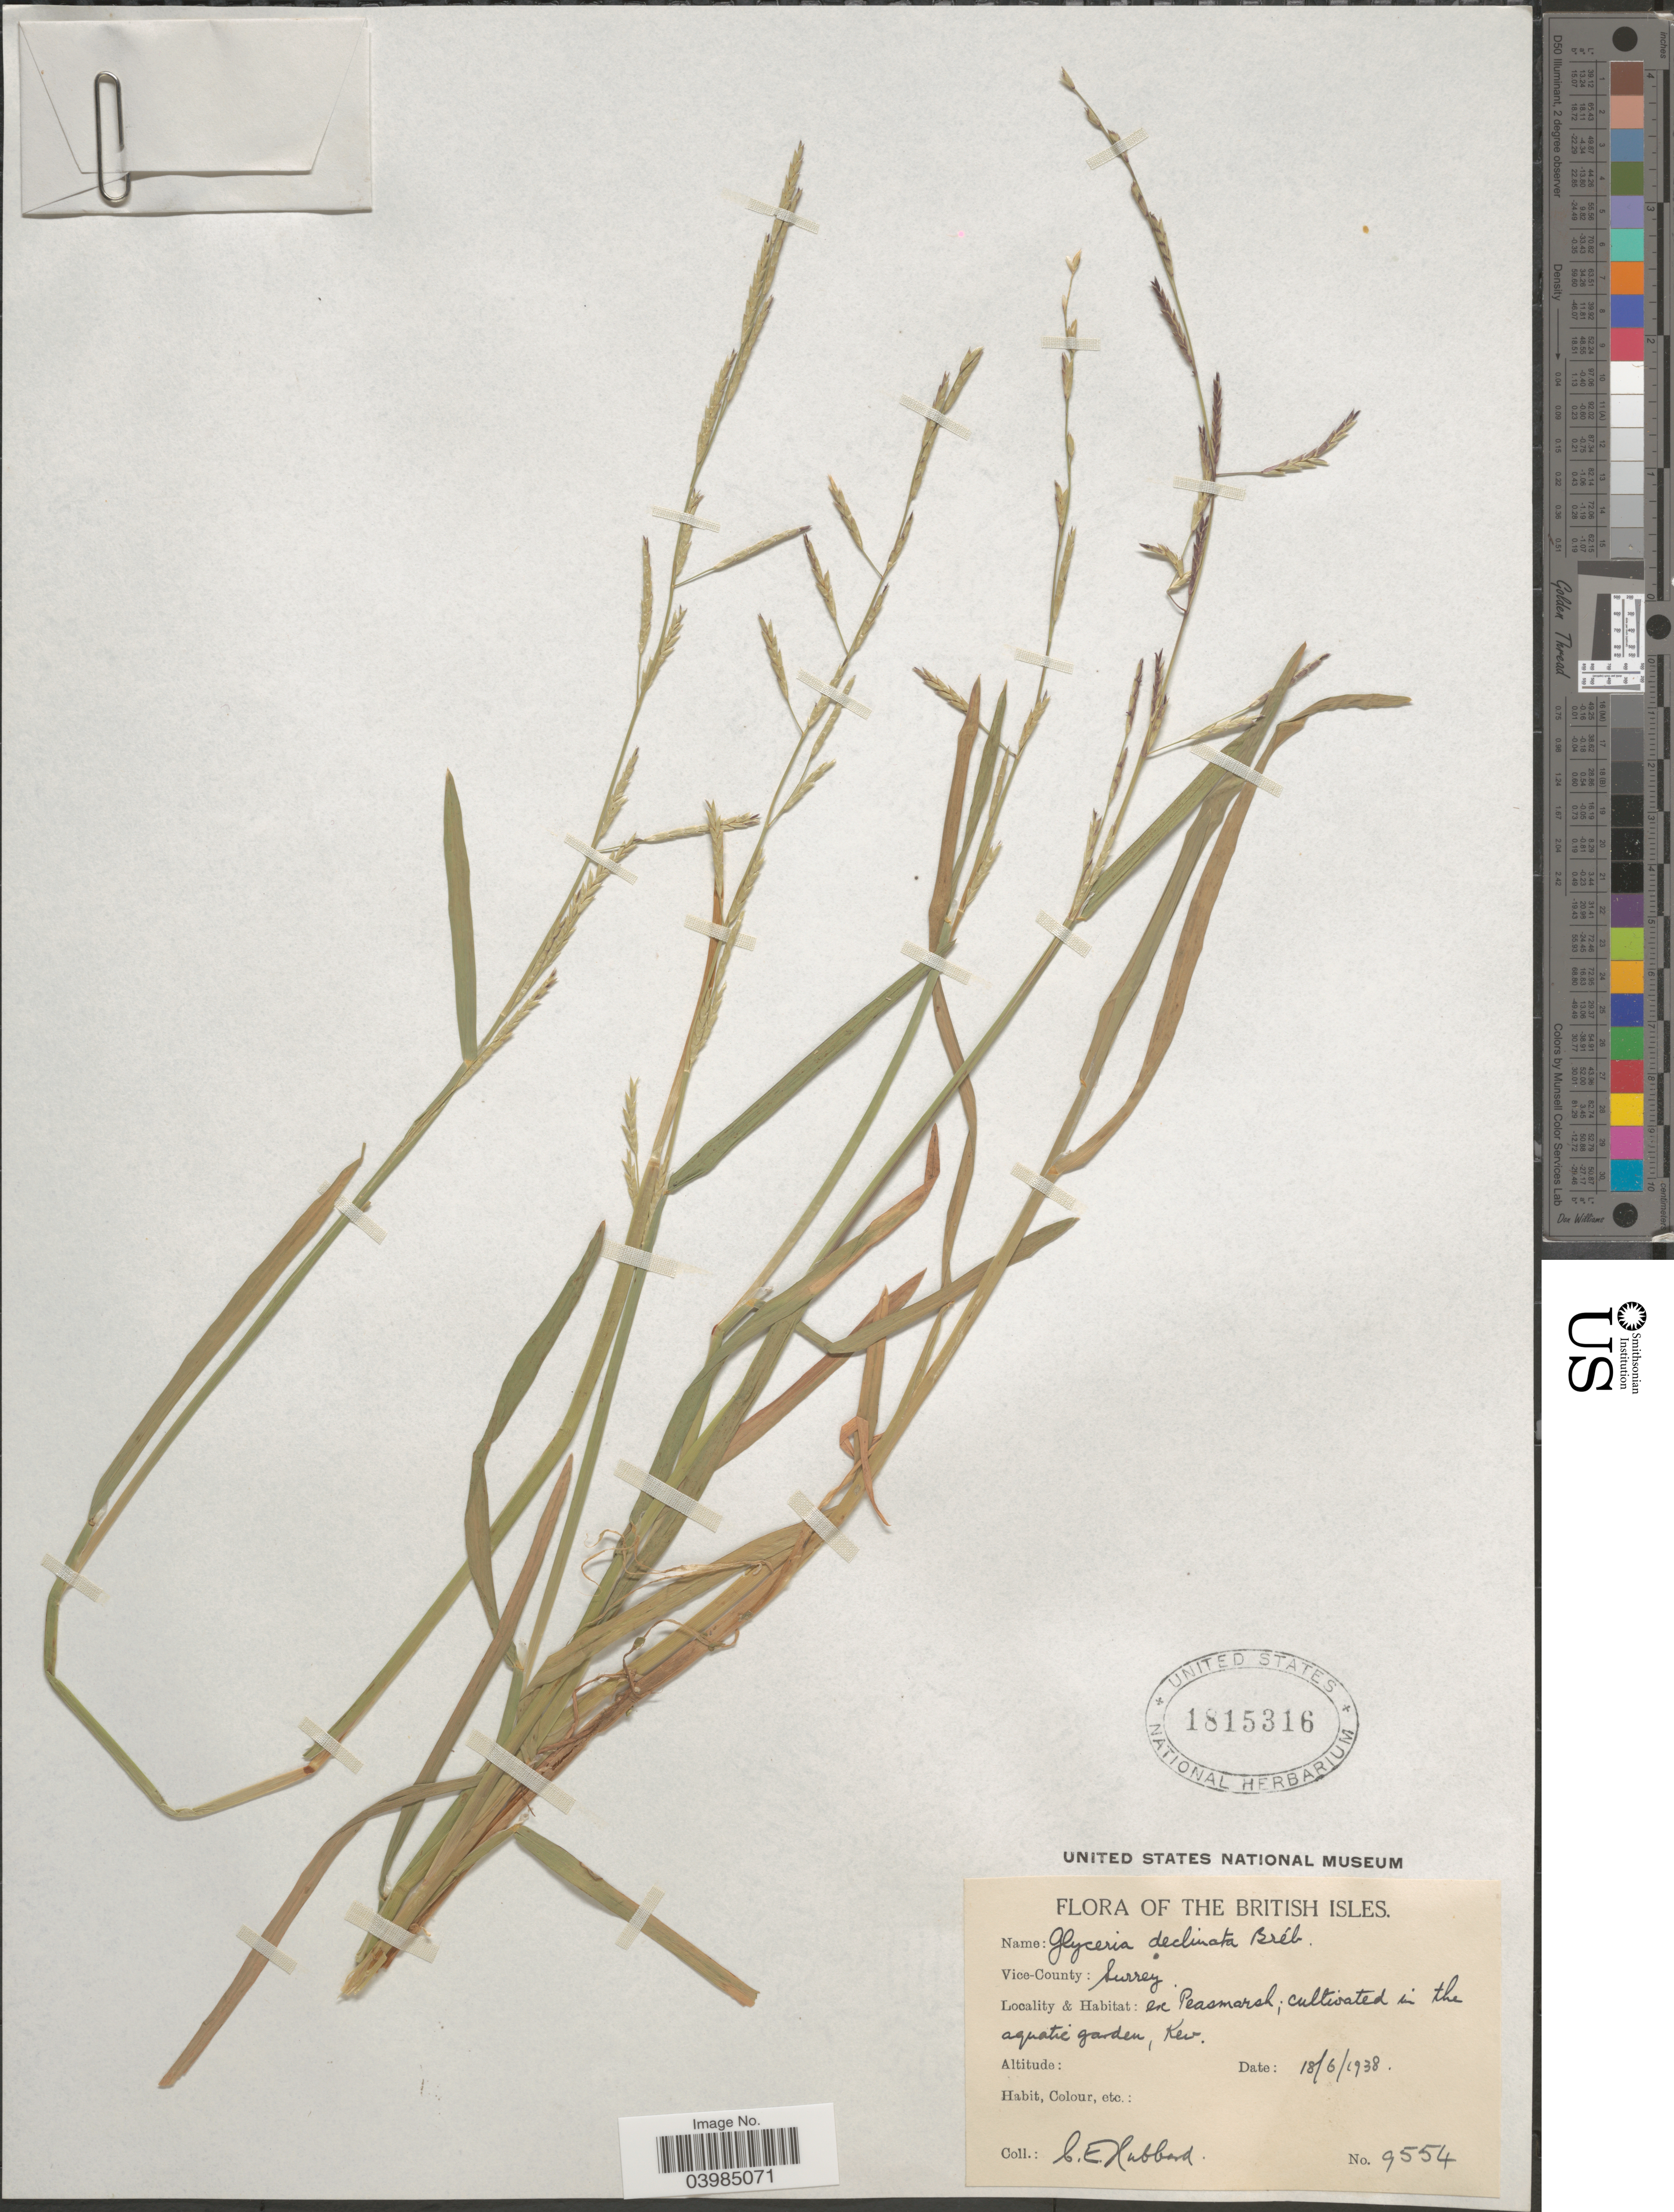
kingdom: Plantae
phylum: Tracheophyta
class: Liliopsida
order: Poales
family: Poaceae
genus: Glyceria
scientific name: Glyceria declinata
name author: Bréb.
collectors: C. E. Hubbard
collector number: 9554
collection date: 1938-06-18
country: United Kingdom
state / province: England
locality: The British Isles. Vice-County: Surrey. Ex peasmarsh; cultivated in the aquatic garden, Kew.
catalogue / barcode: US 1815316